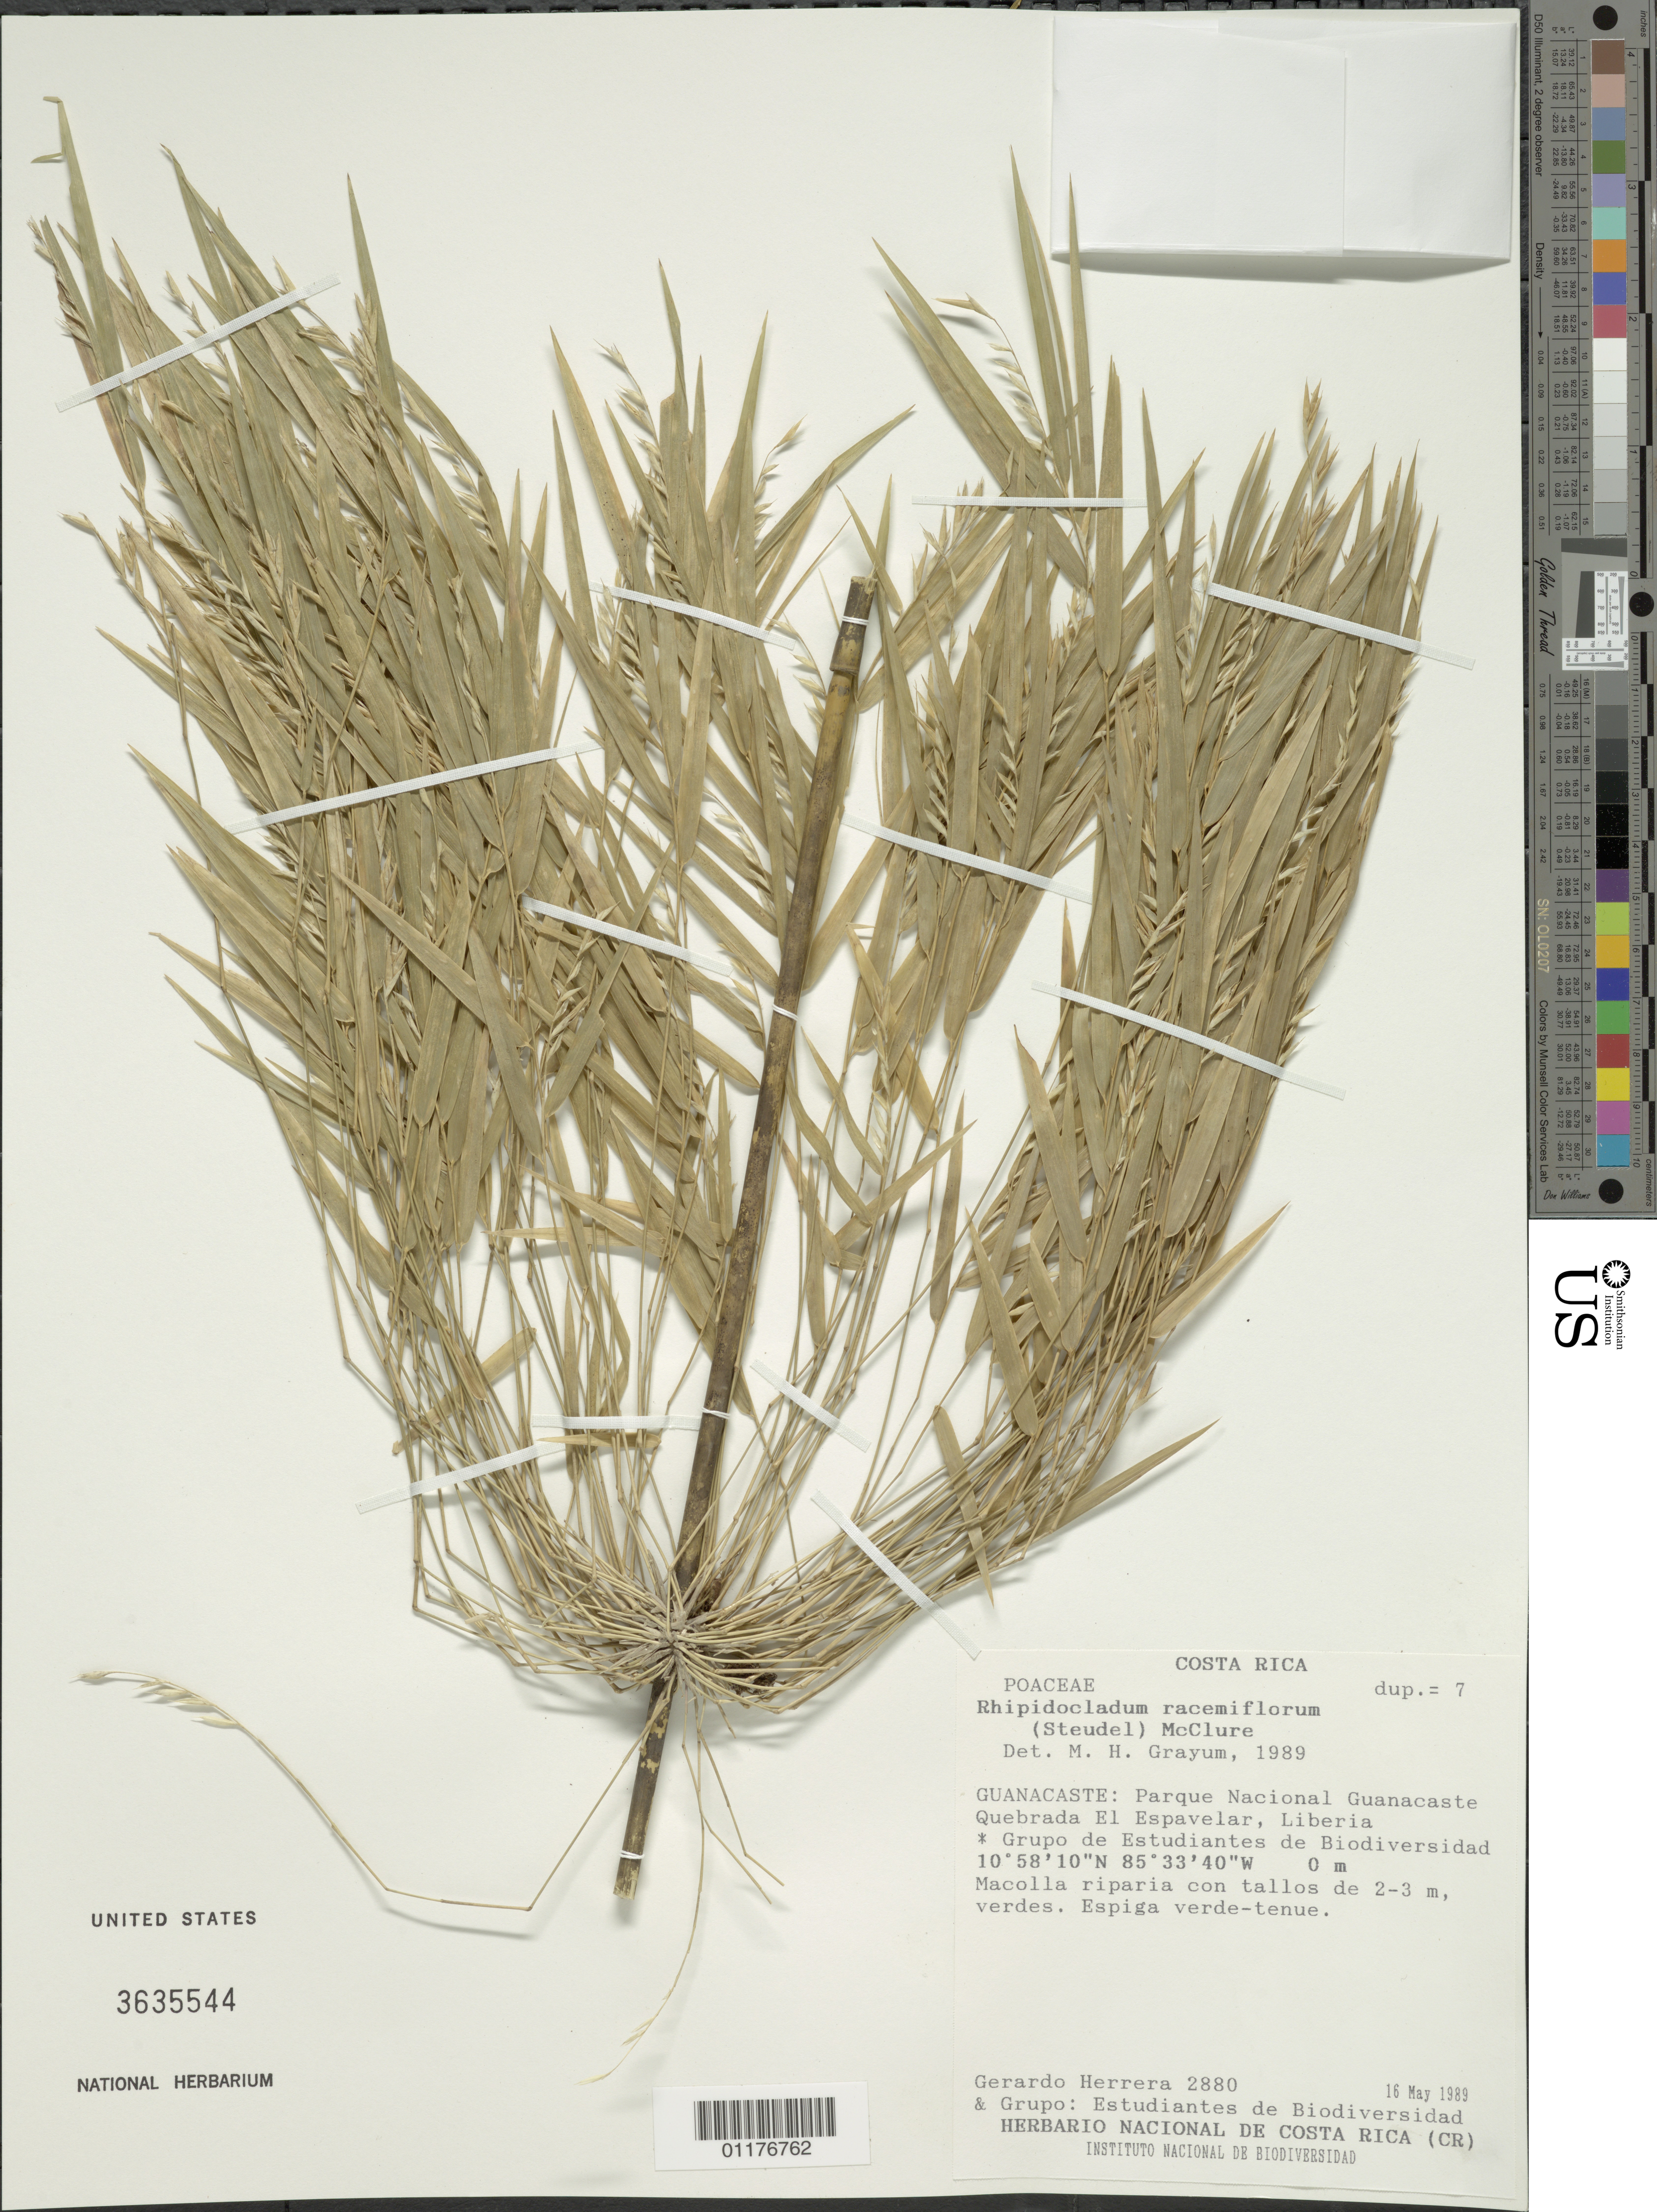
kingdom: Plantae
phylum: Tracheophyta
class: Liliopsida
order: Poales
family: Poaceae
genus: Rhipidocladum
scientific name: Rhipidocladum racemiflorum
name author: (Steud.) McClure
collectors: G. Herrera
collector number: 2880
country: Costa Rica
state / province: Guanacaste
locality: Parque Nacional Guanacaste, Quebrada El Espavelar, Liberia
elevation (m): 0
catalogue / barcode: US 3635544